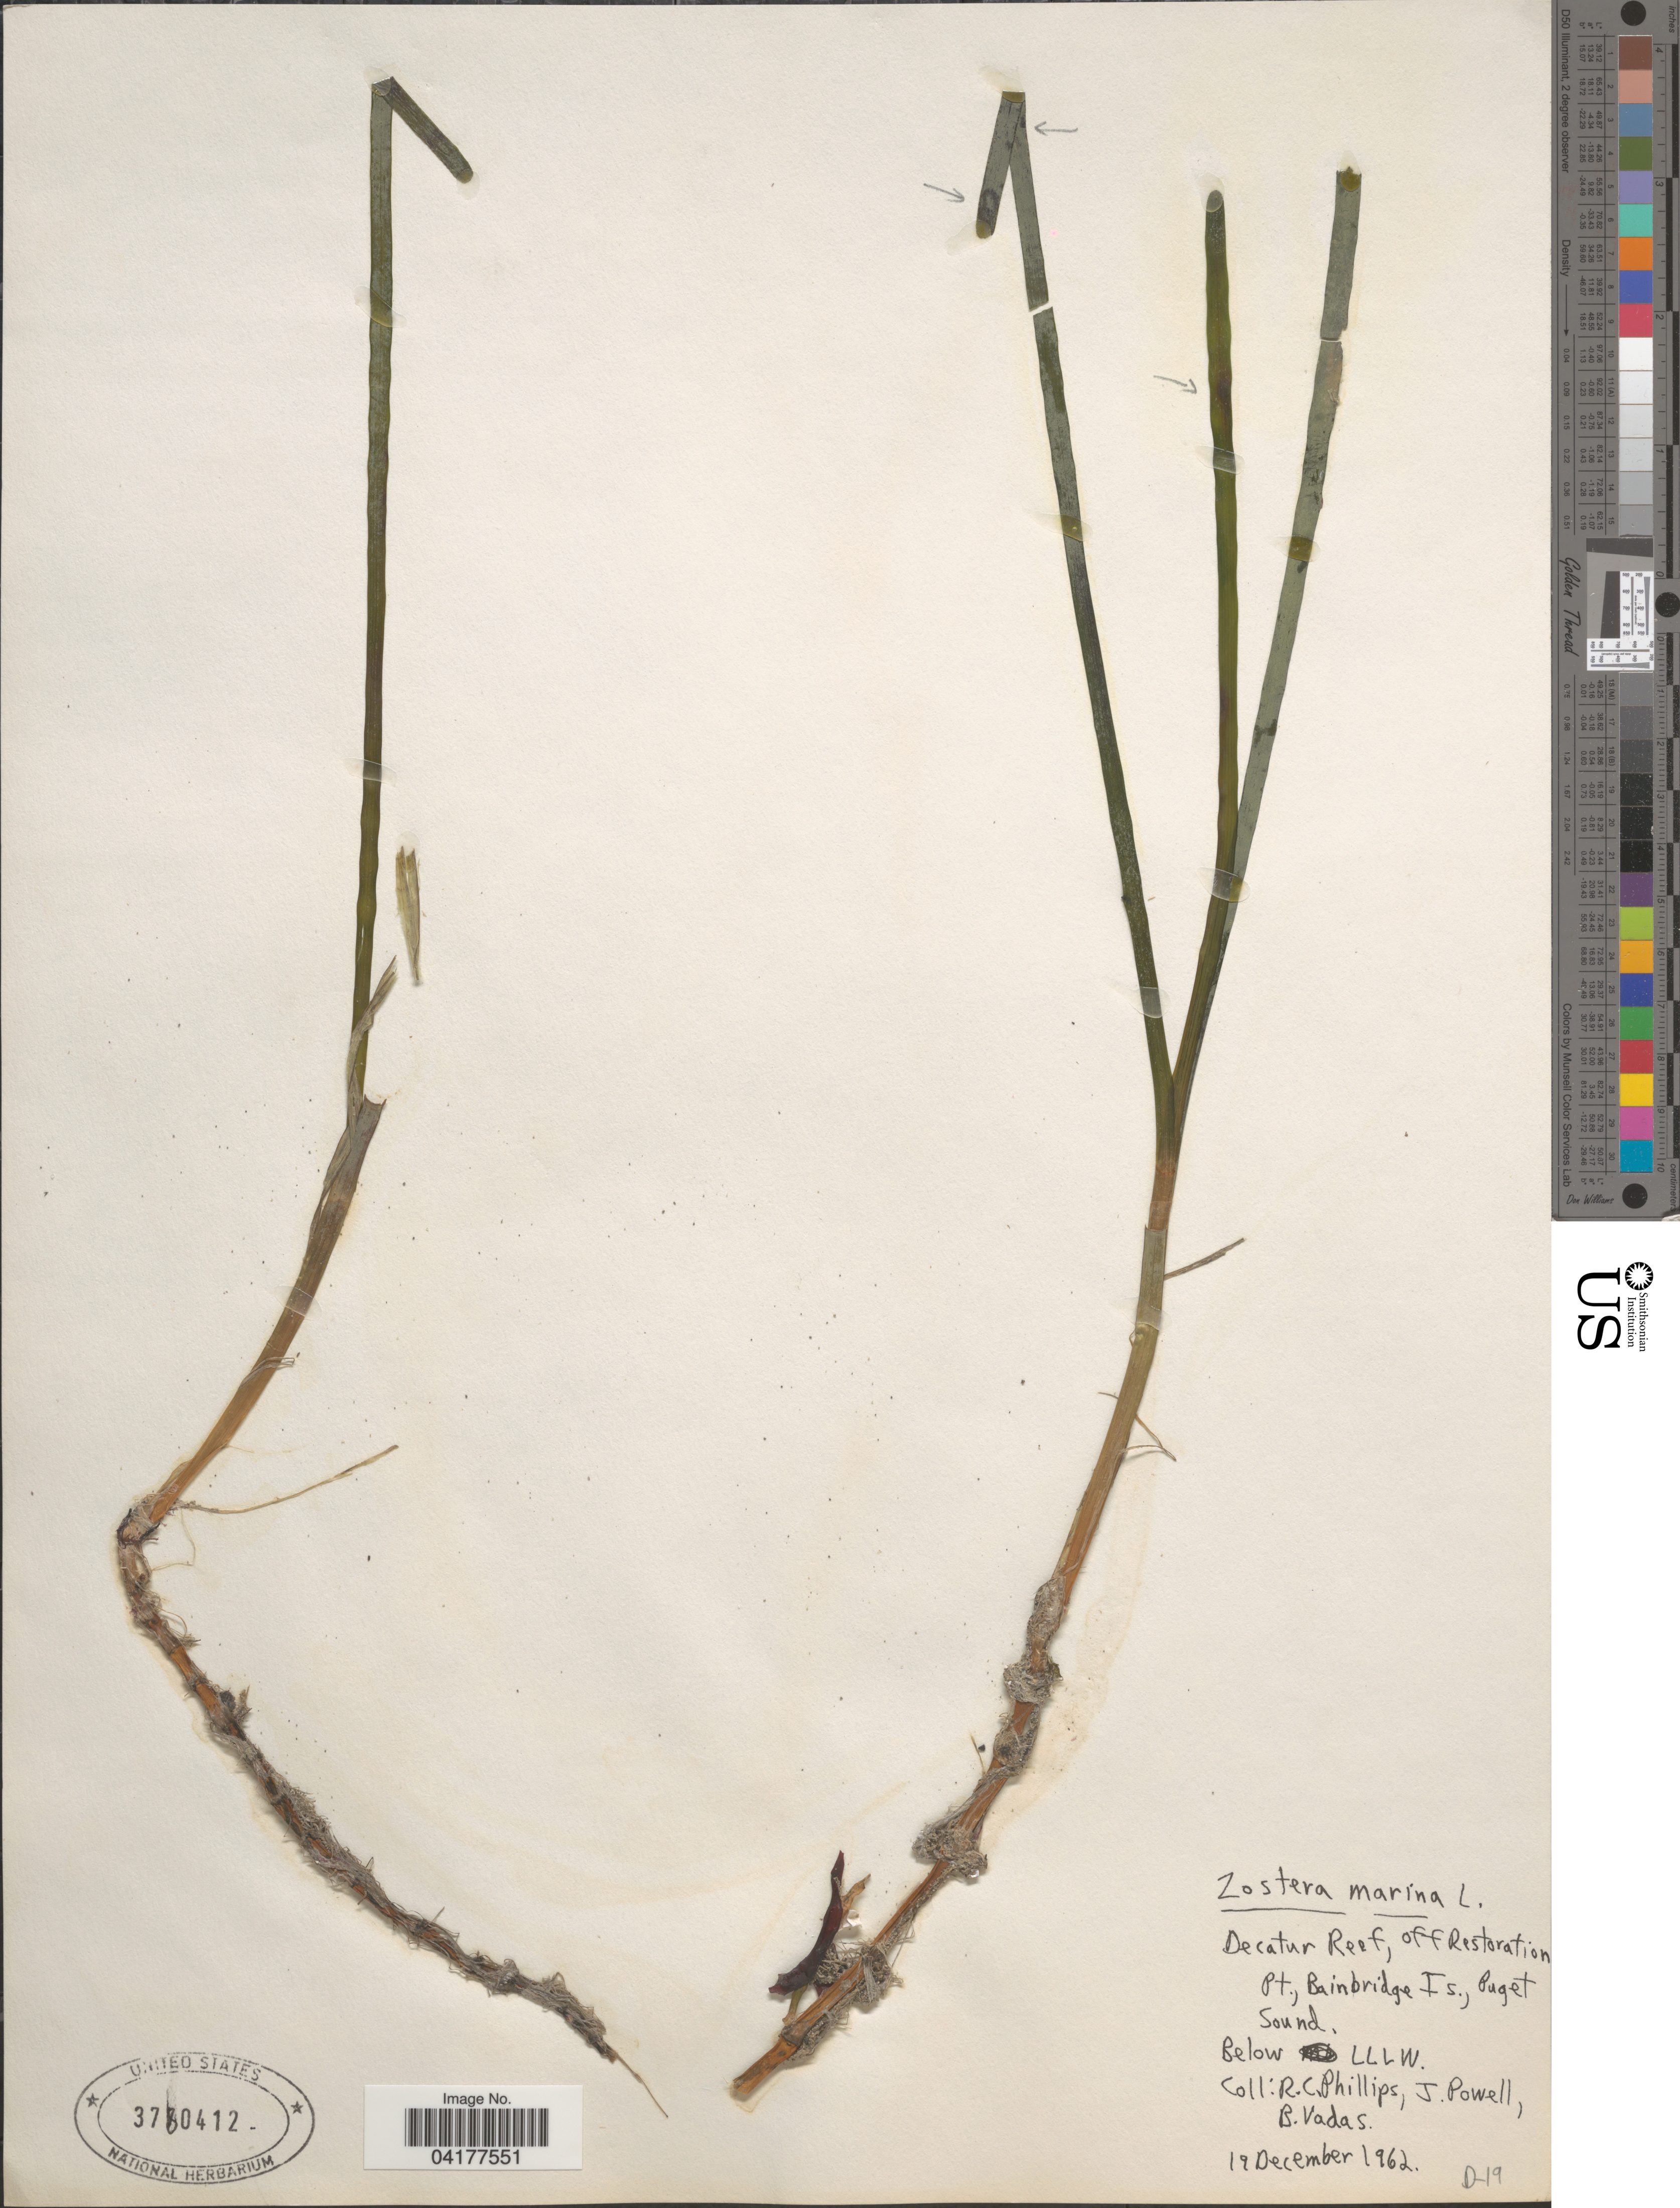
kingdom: Plantae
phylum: Tracheophyta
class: Liliopsida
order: Alismatales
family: Zosteraceae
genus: Zostera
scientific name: Zostera marina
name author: L.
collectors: R. C. Phillips, J. Powell & B. Vadas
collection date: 1962-12-19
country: United States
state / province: Washington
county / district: King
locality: Decatur Reef, off Restoration Pt., Bainbridge Is., Puget Sound. Below LLLW.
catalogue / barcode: US 3780412